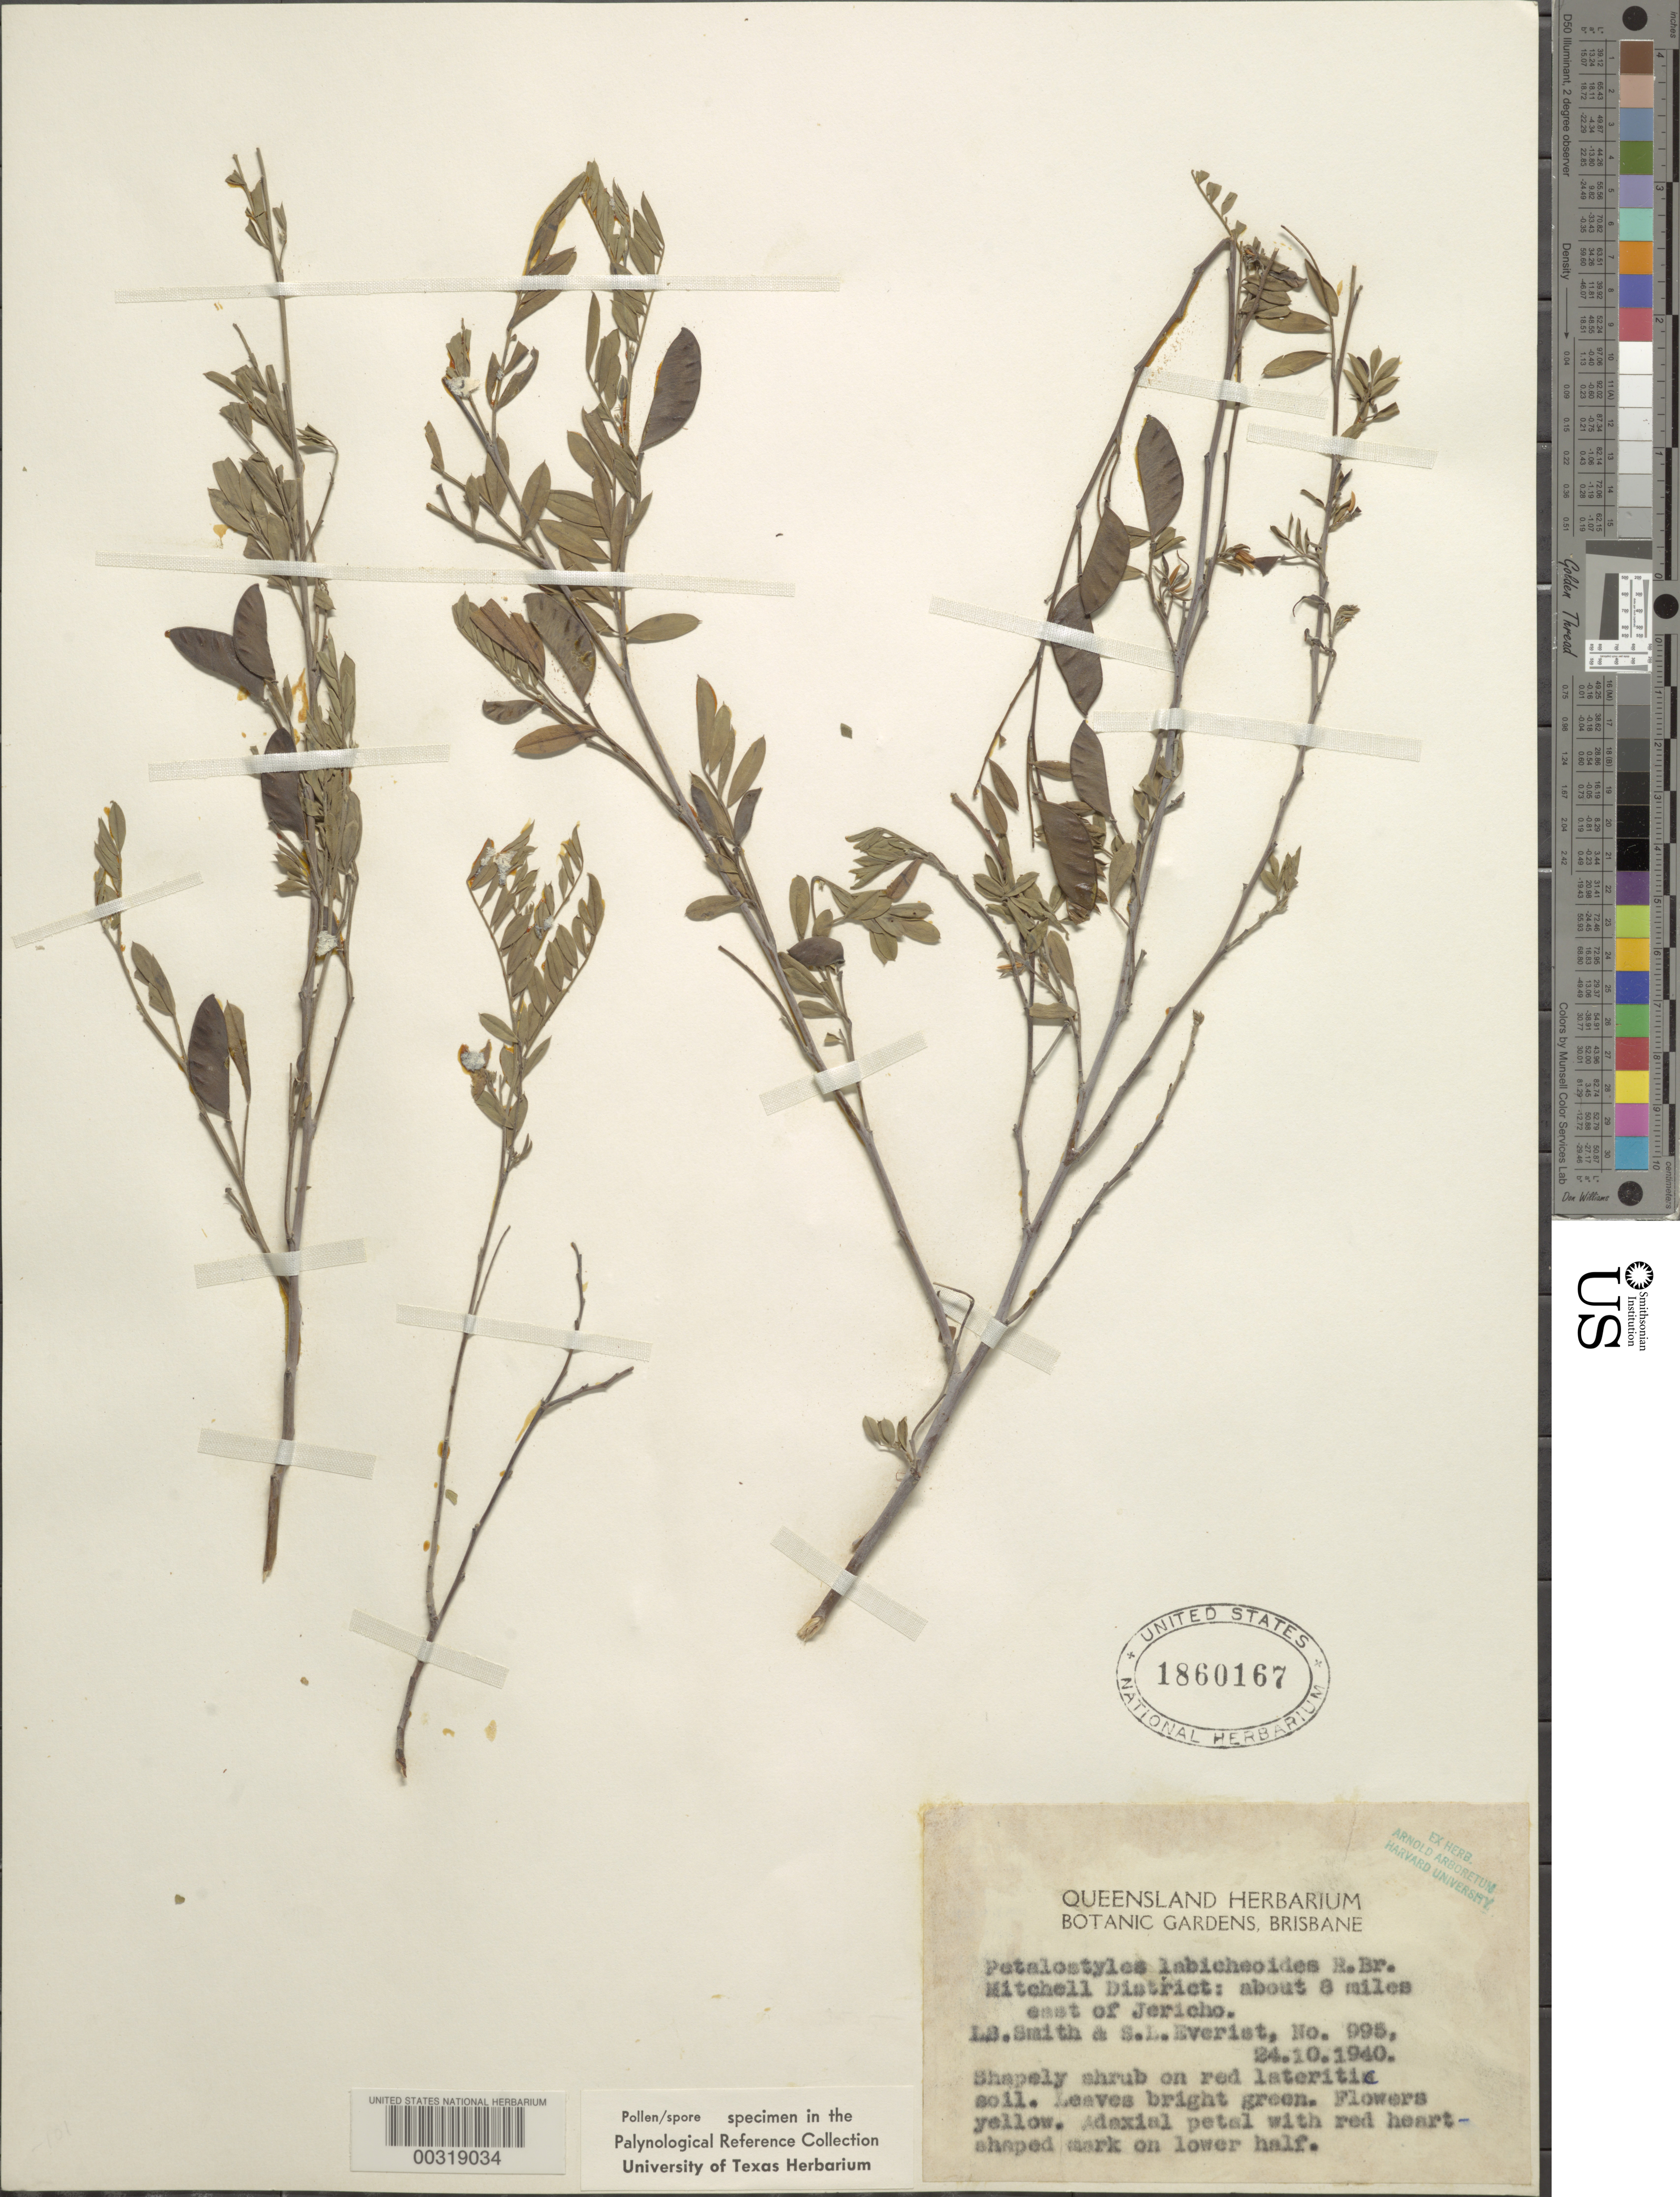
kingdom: Plantae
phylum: Tracheophyta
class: Magnoliopsida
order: Fabales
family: Fabaceae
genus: Petalostylis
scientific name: Petalostylis labicheoides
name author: R. Br.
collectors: L. Smith & S. Everist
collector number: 995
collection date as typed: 24 Oct 1940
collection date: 1940-10-24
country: Australia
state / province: Queensland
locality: Mitchell dist. (?), about 8 mi e of jericho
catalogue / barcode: US 1860167